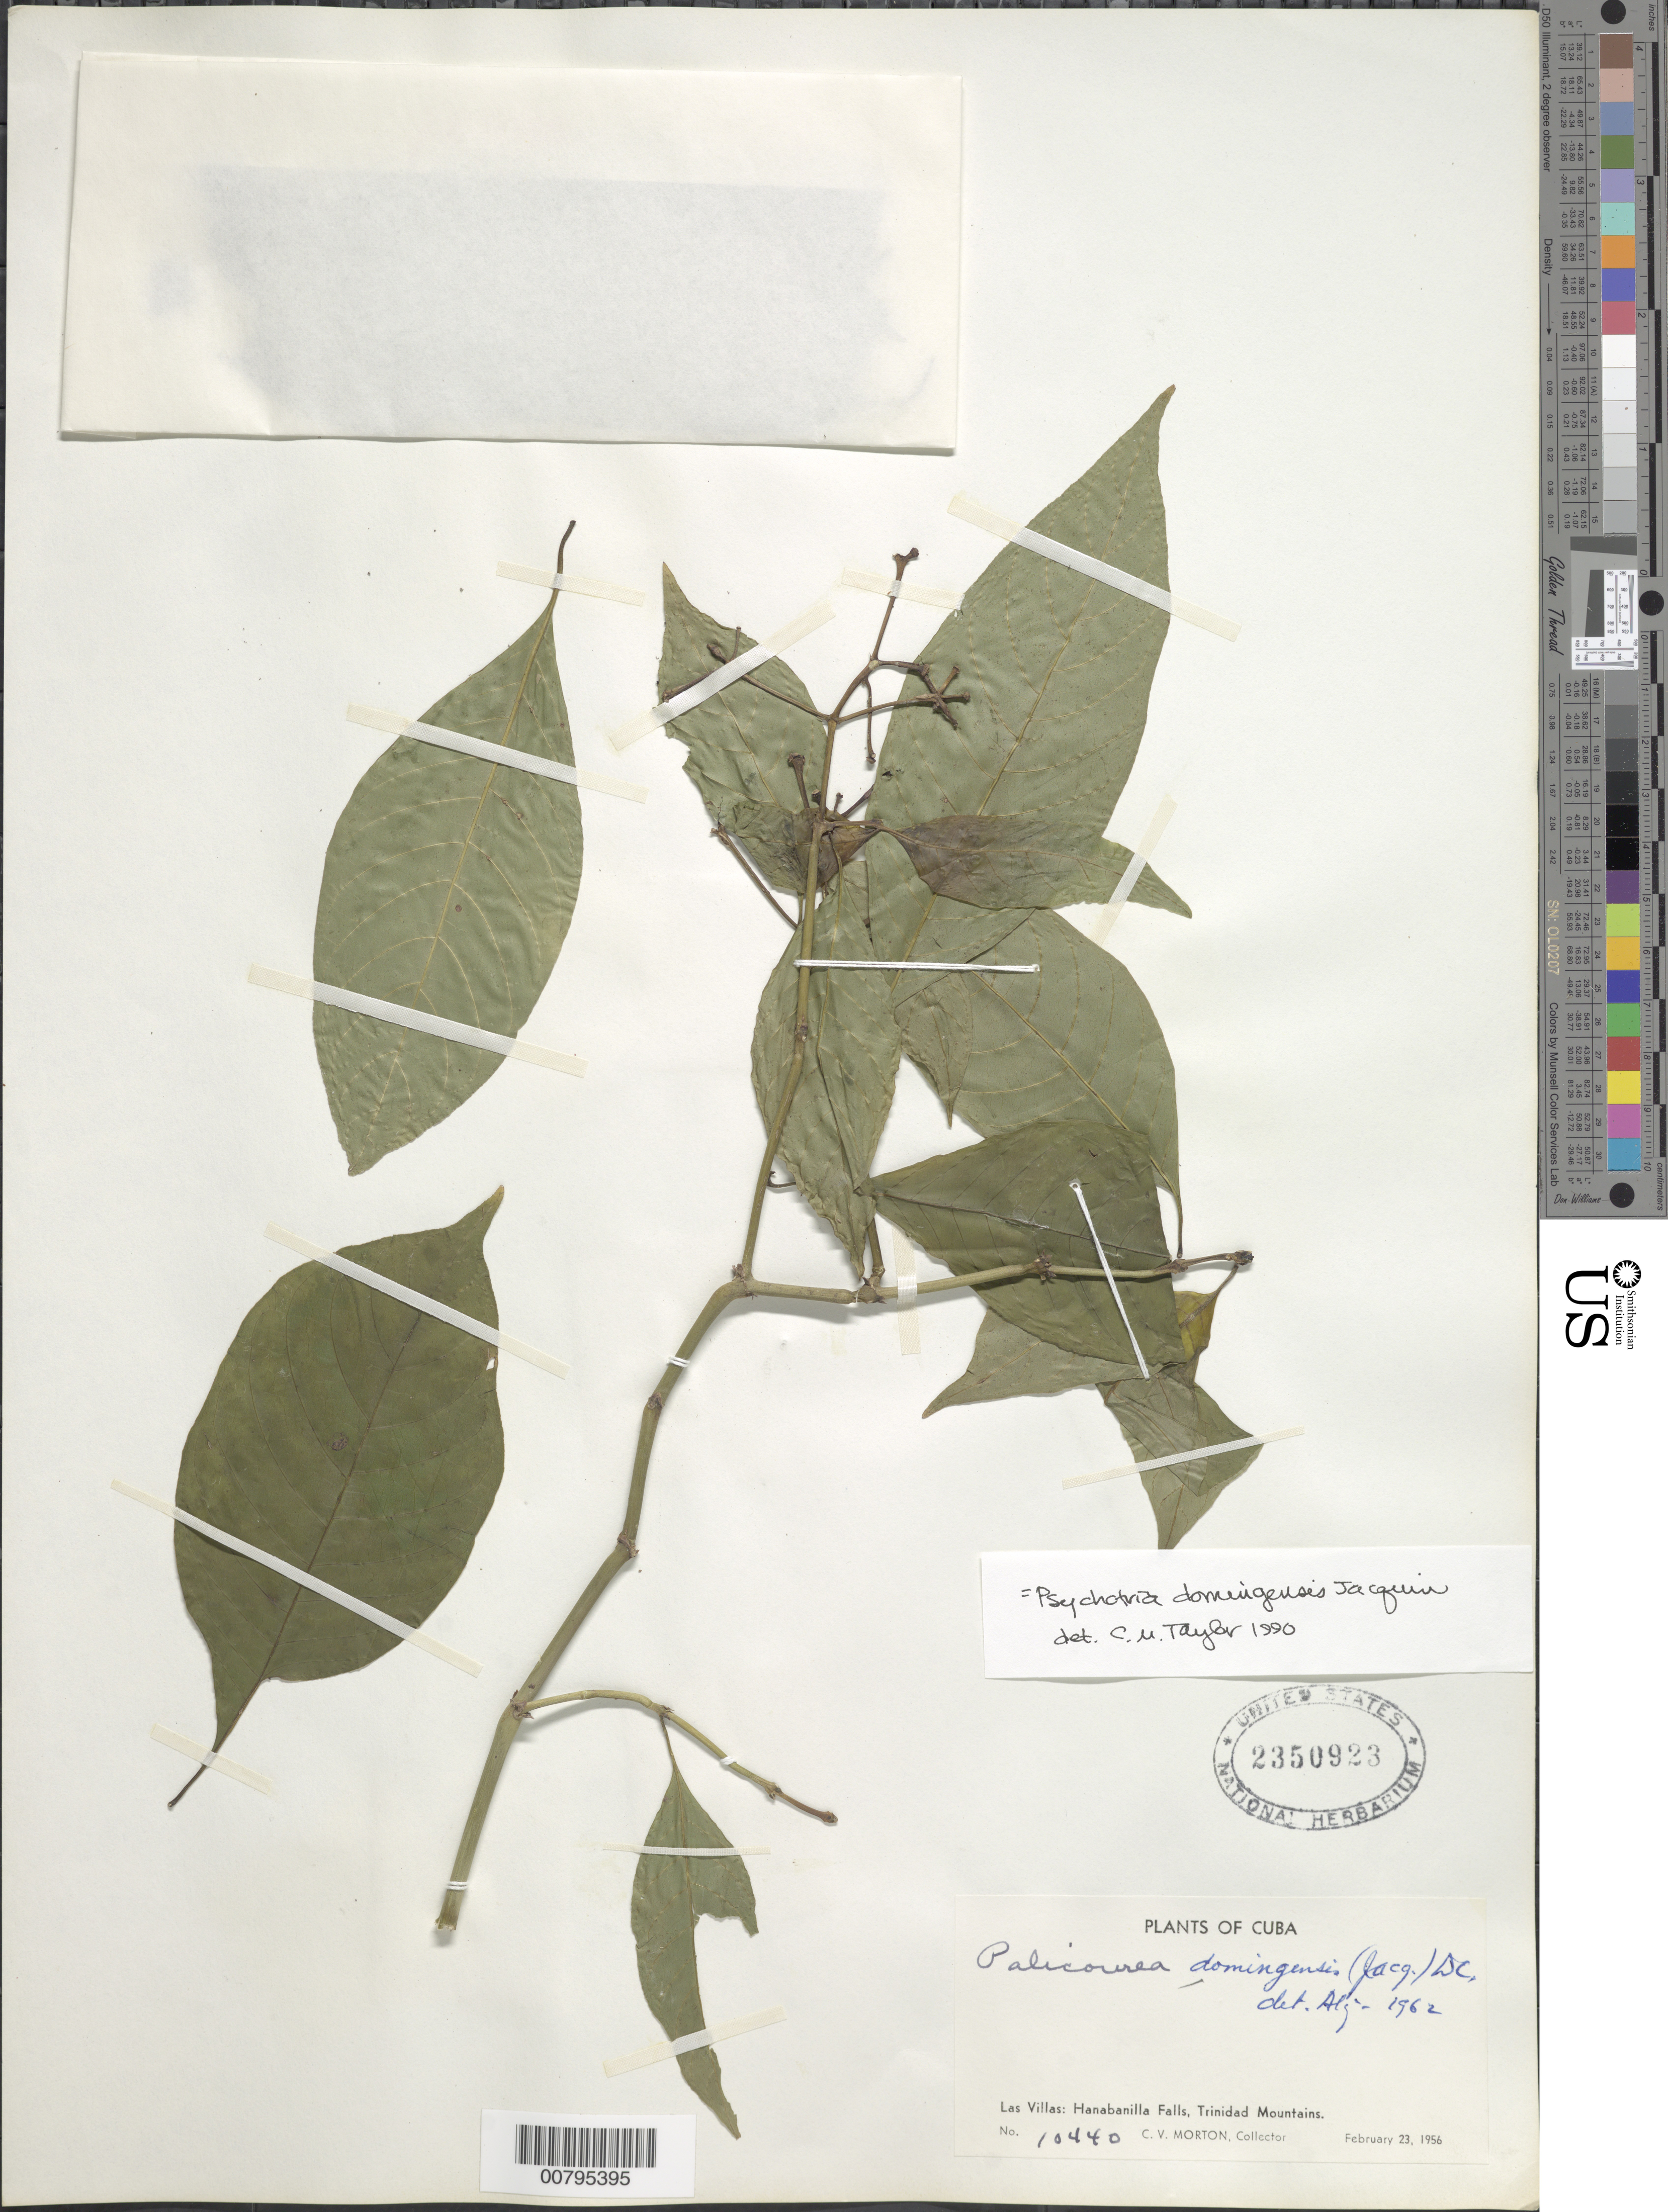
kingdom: Plantae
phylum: Tracheophyta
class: Magnoliopsida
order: Gentianales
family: Rubiaceae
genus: Psychotria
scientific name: Psychotria domingensis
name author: Jacq.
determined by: Taylor, Charlotte M.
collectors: C. V. Morton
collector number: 10440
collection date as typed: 23 Feb 1956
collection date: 1956-02-23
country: Cuba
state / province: Las Villas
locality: Hanabanilla Falls, Trinidad Mountains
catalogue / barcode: US 2350923